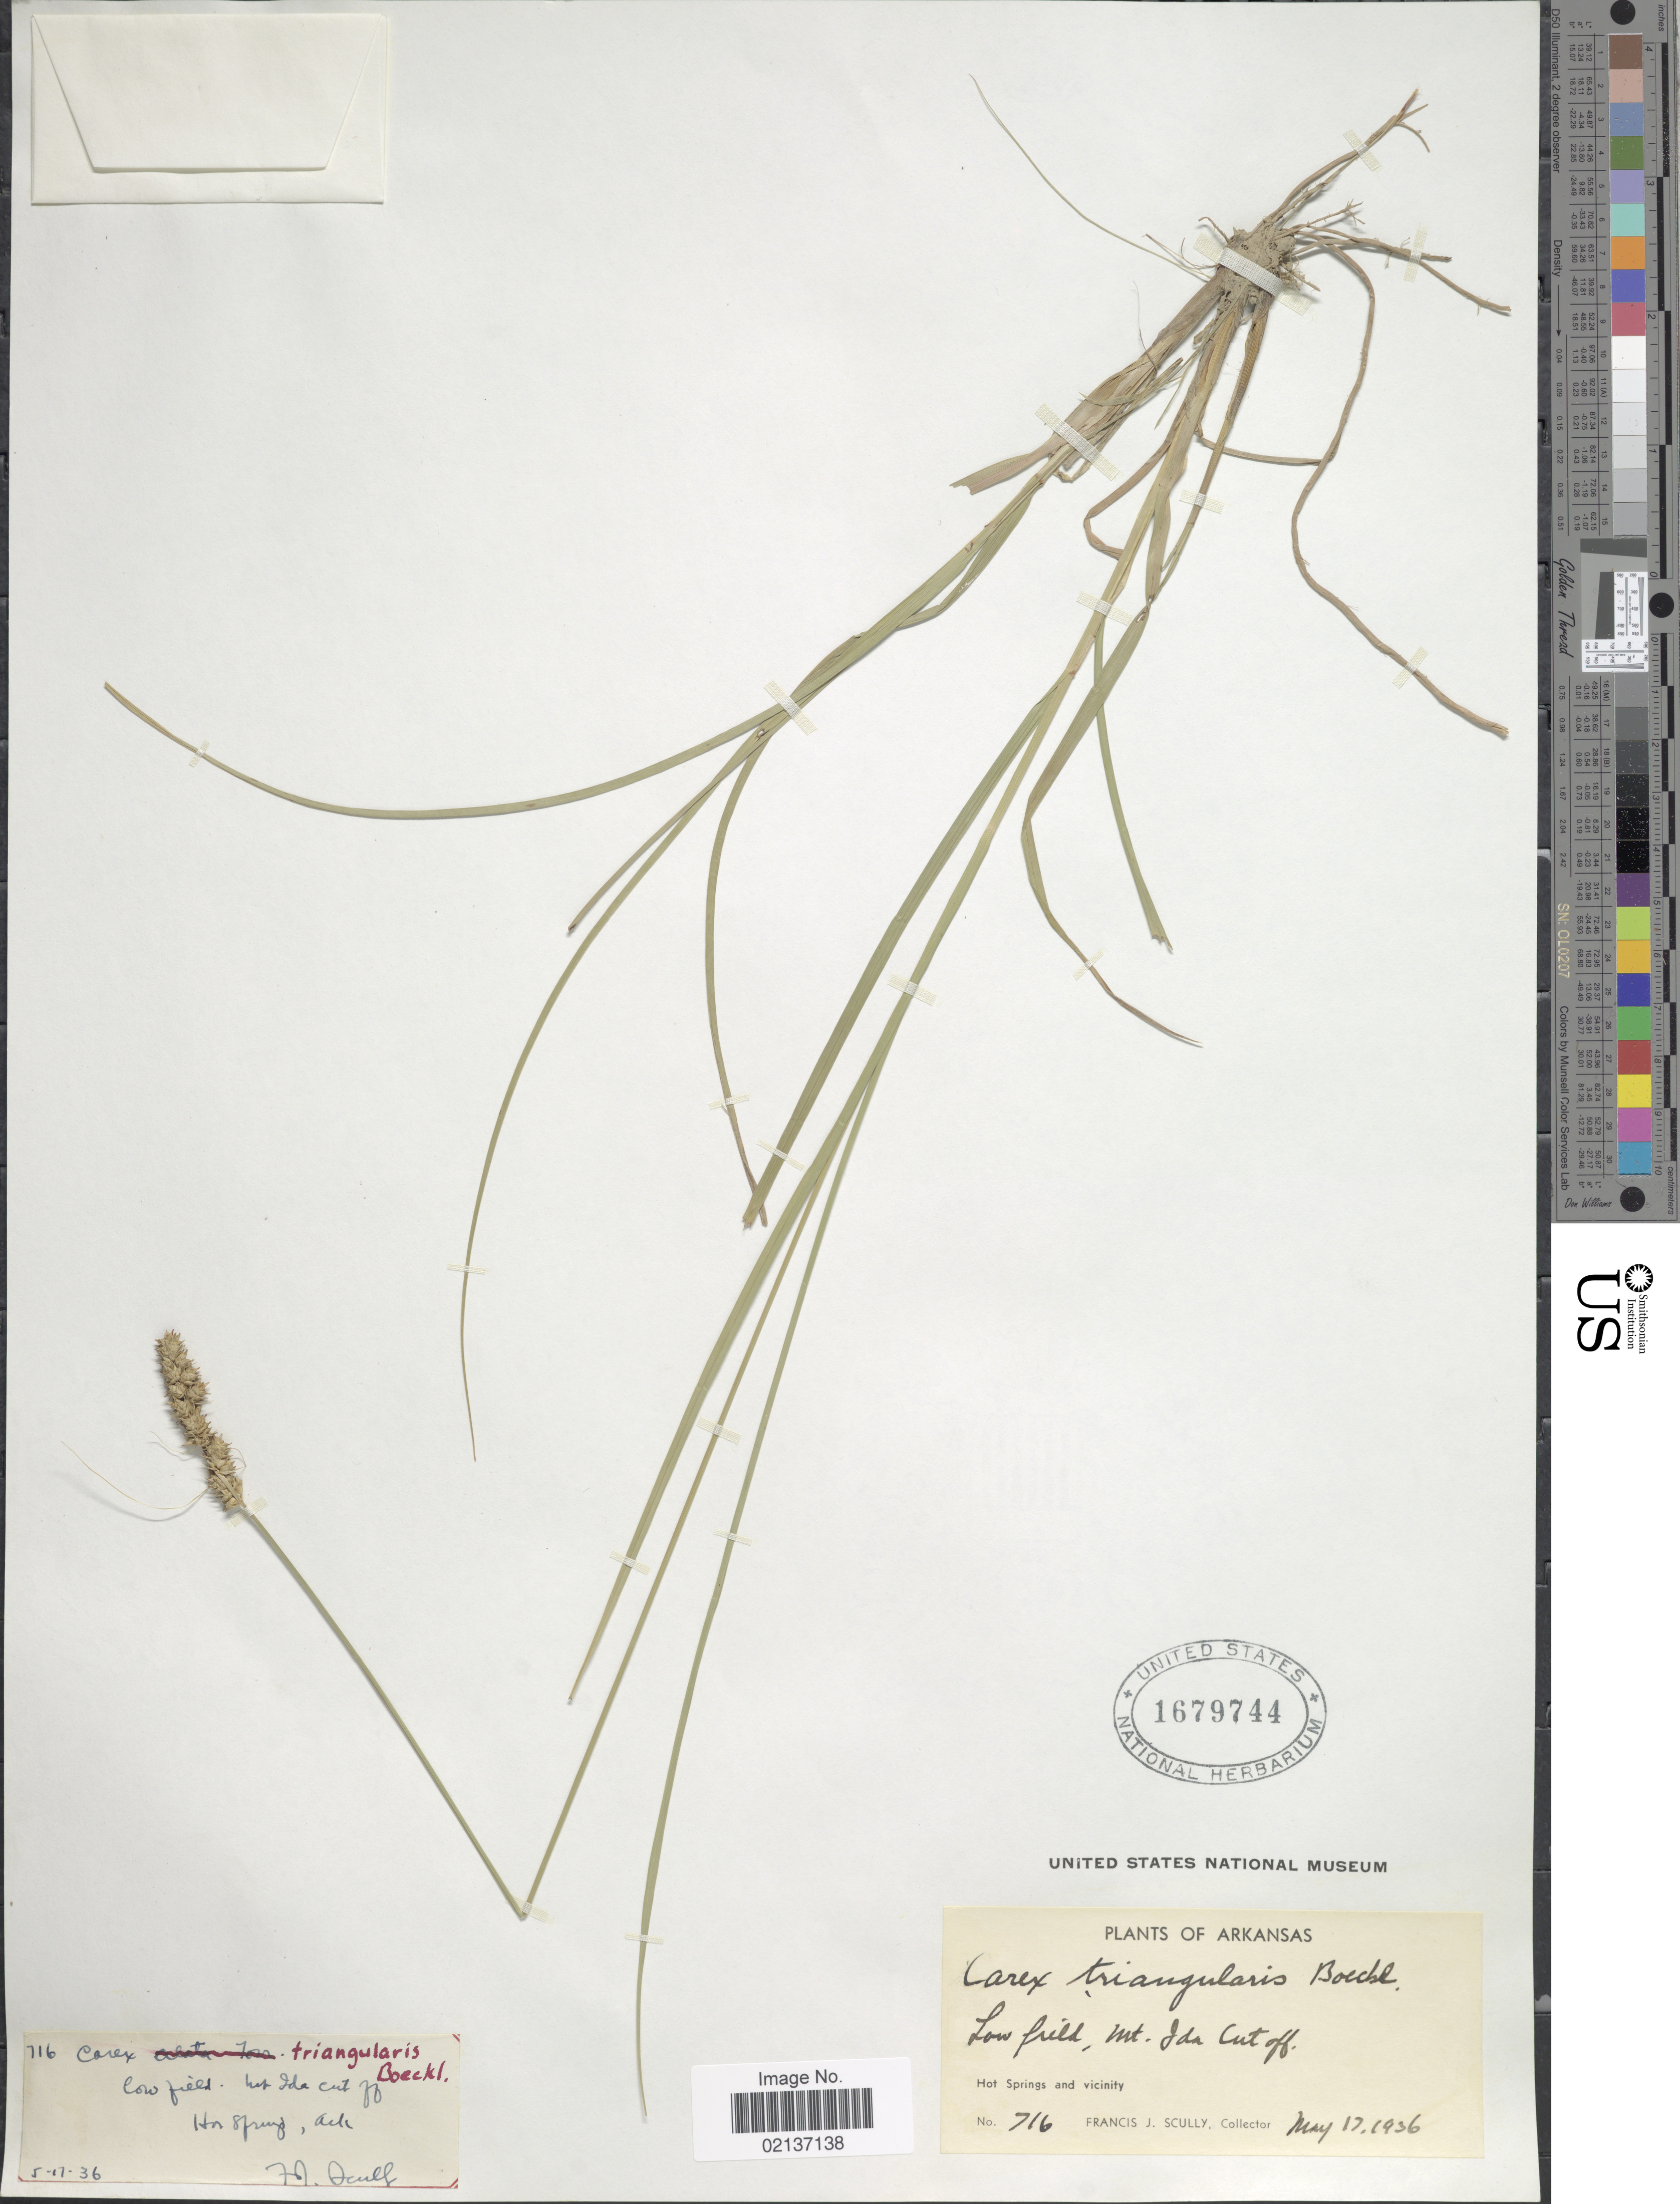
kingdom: Plantae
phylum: Tracheophyta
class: Liliopsida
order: Poales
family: Cyperaceae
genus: Carex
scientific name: Carex triangularis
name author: Boeckeler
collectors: F. J. Scully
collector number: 716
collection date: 1936-05-17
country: United States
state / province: Arkansas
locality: Low field, Mt. Ida cut off, Hot Springs and vicinity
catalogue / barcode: US 1679744